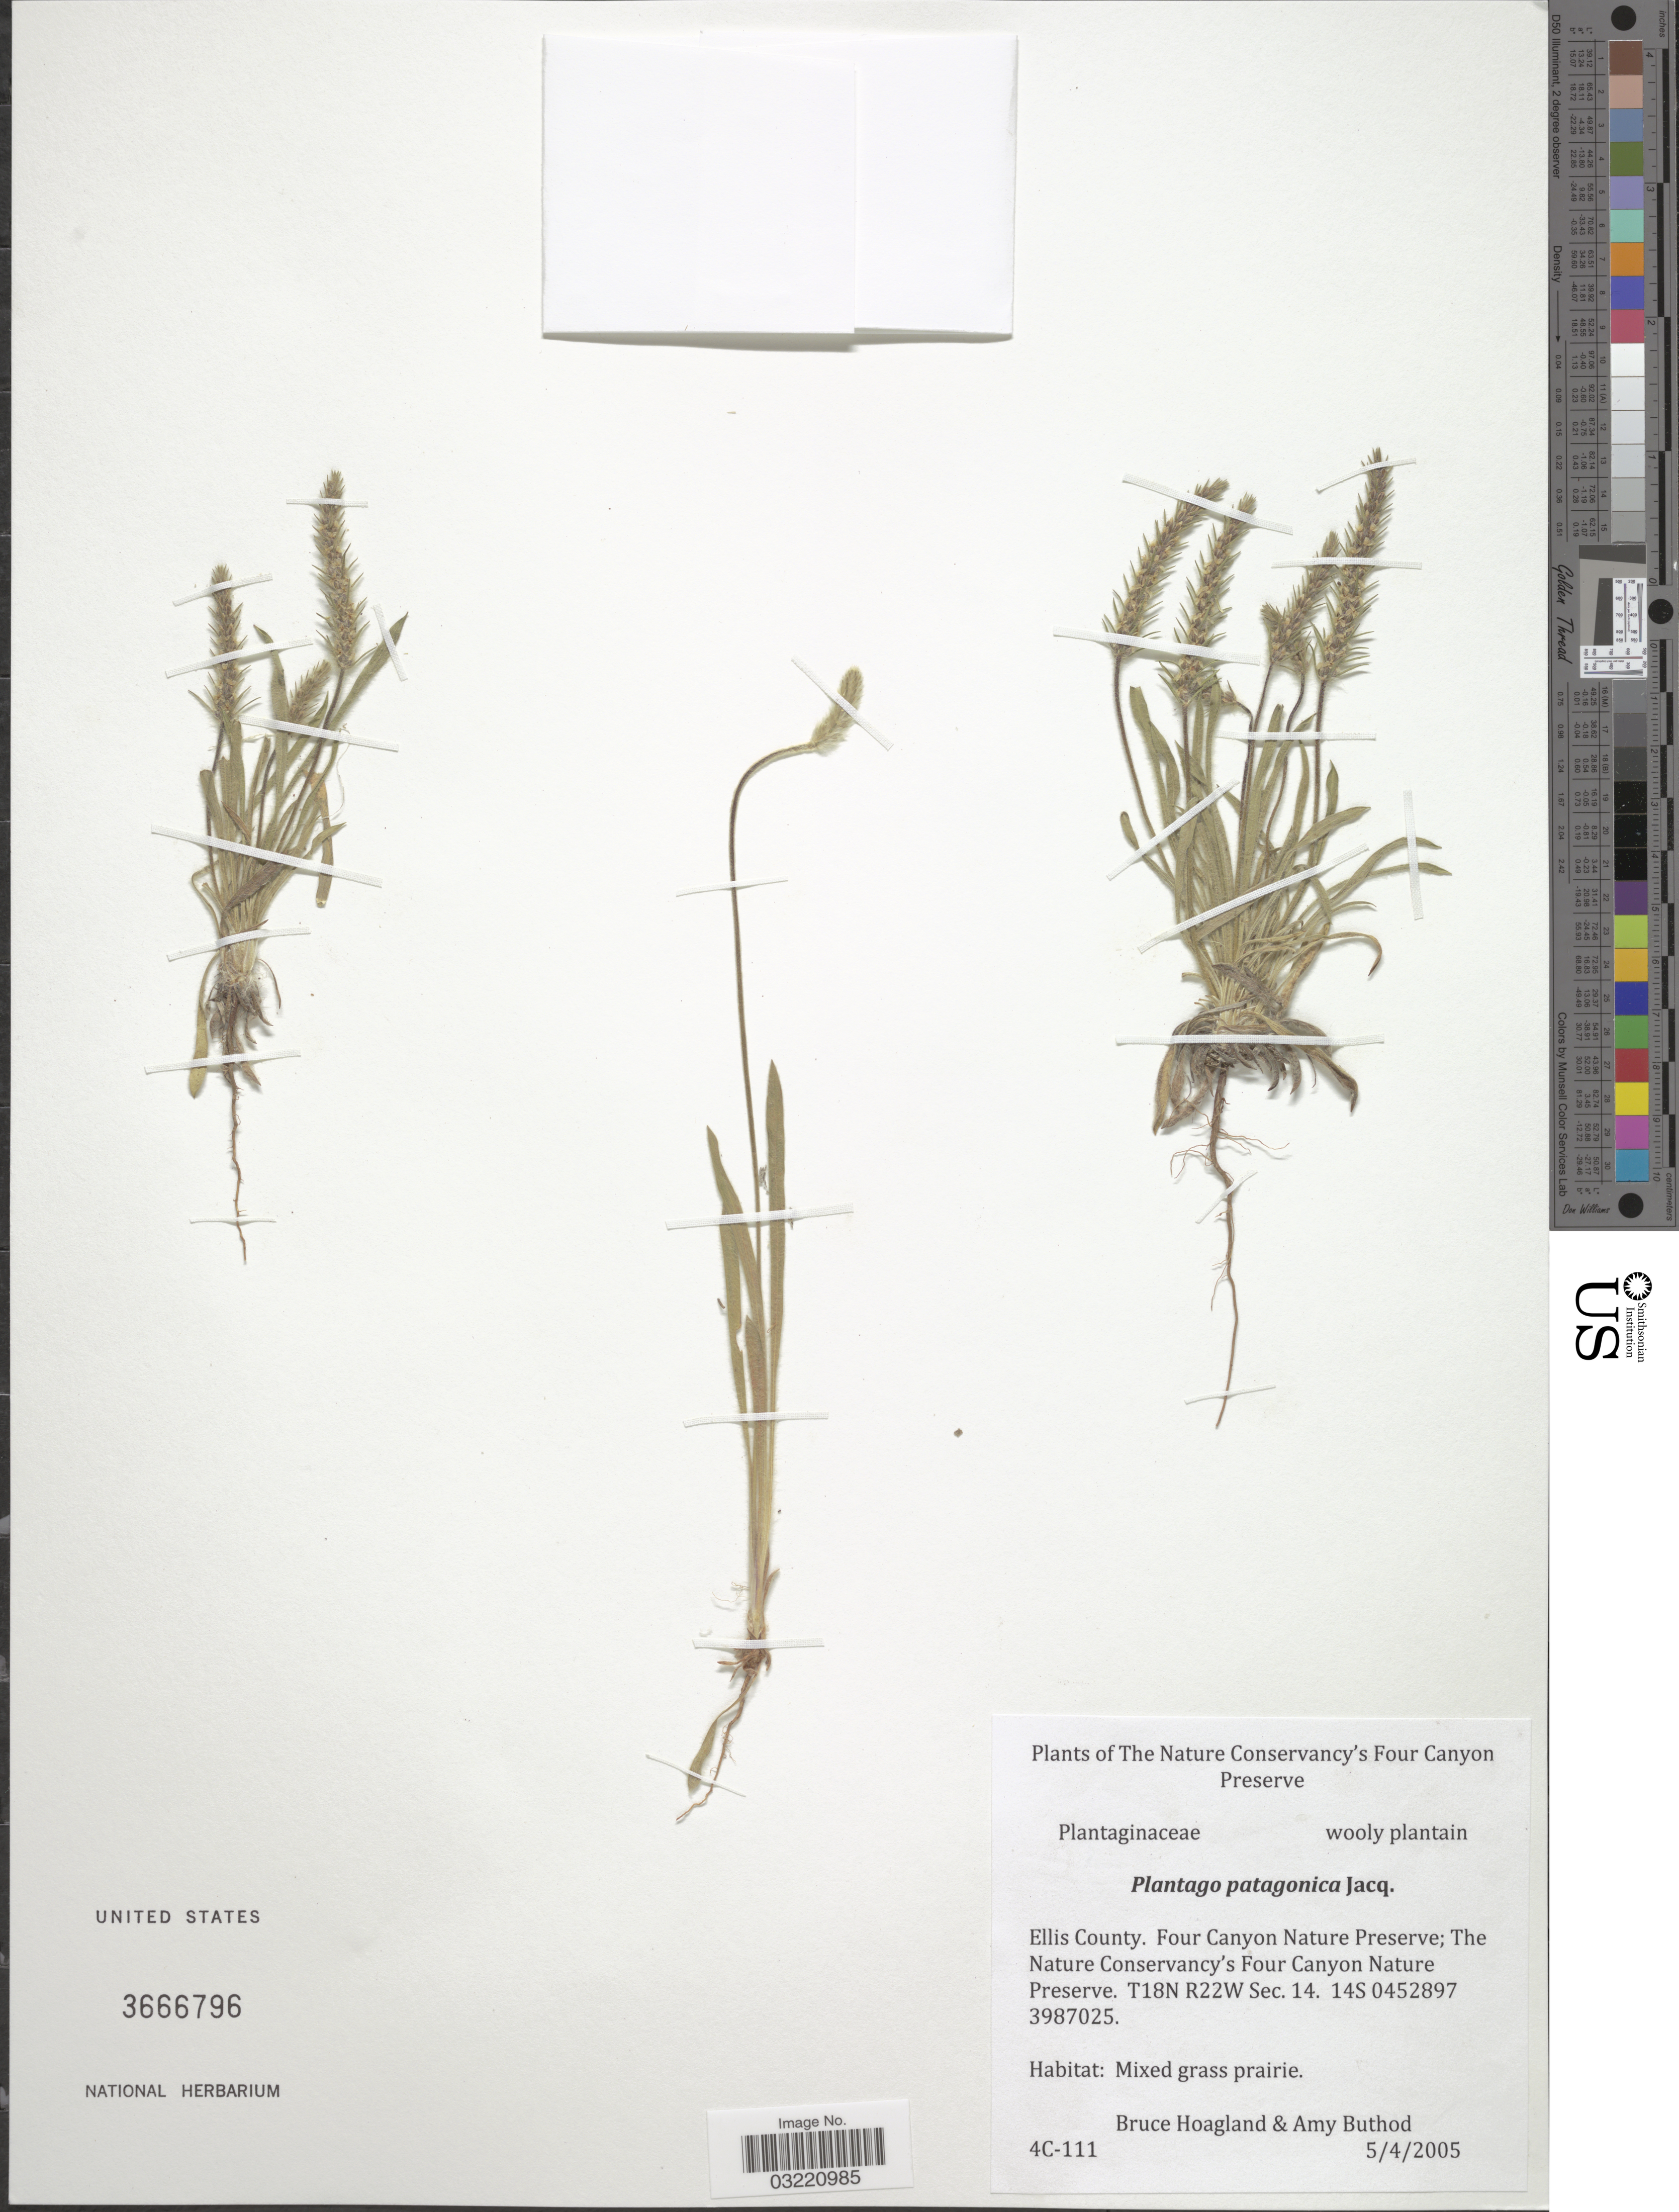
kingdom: Plantae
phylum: Tracheophyta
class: Magnoliopsida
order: Lamiales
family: Plantaginaceae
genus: Plantago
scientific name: Plantago patagonica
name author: Jacq.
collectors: B. Hoagland & A. Buthod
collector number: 4C-111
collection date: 2005-04-05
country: United States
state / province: Oklahoma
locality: The Nature Conservancy's Four Canyon Preserve. Ellis County. Four Canyon Nature Preserve; The Nature Conservancy's Four Canyon Nature Preserve. T18N R22W Sec. 14. 0452897 3987025.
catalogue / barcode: US 3666796